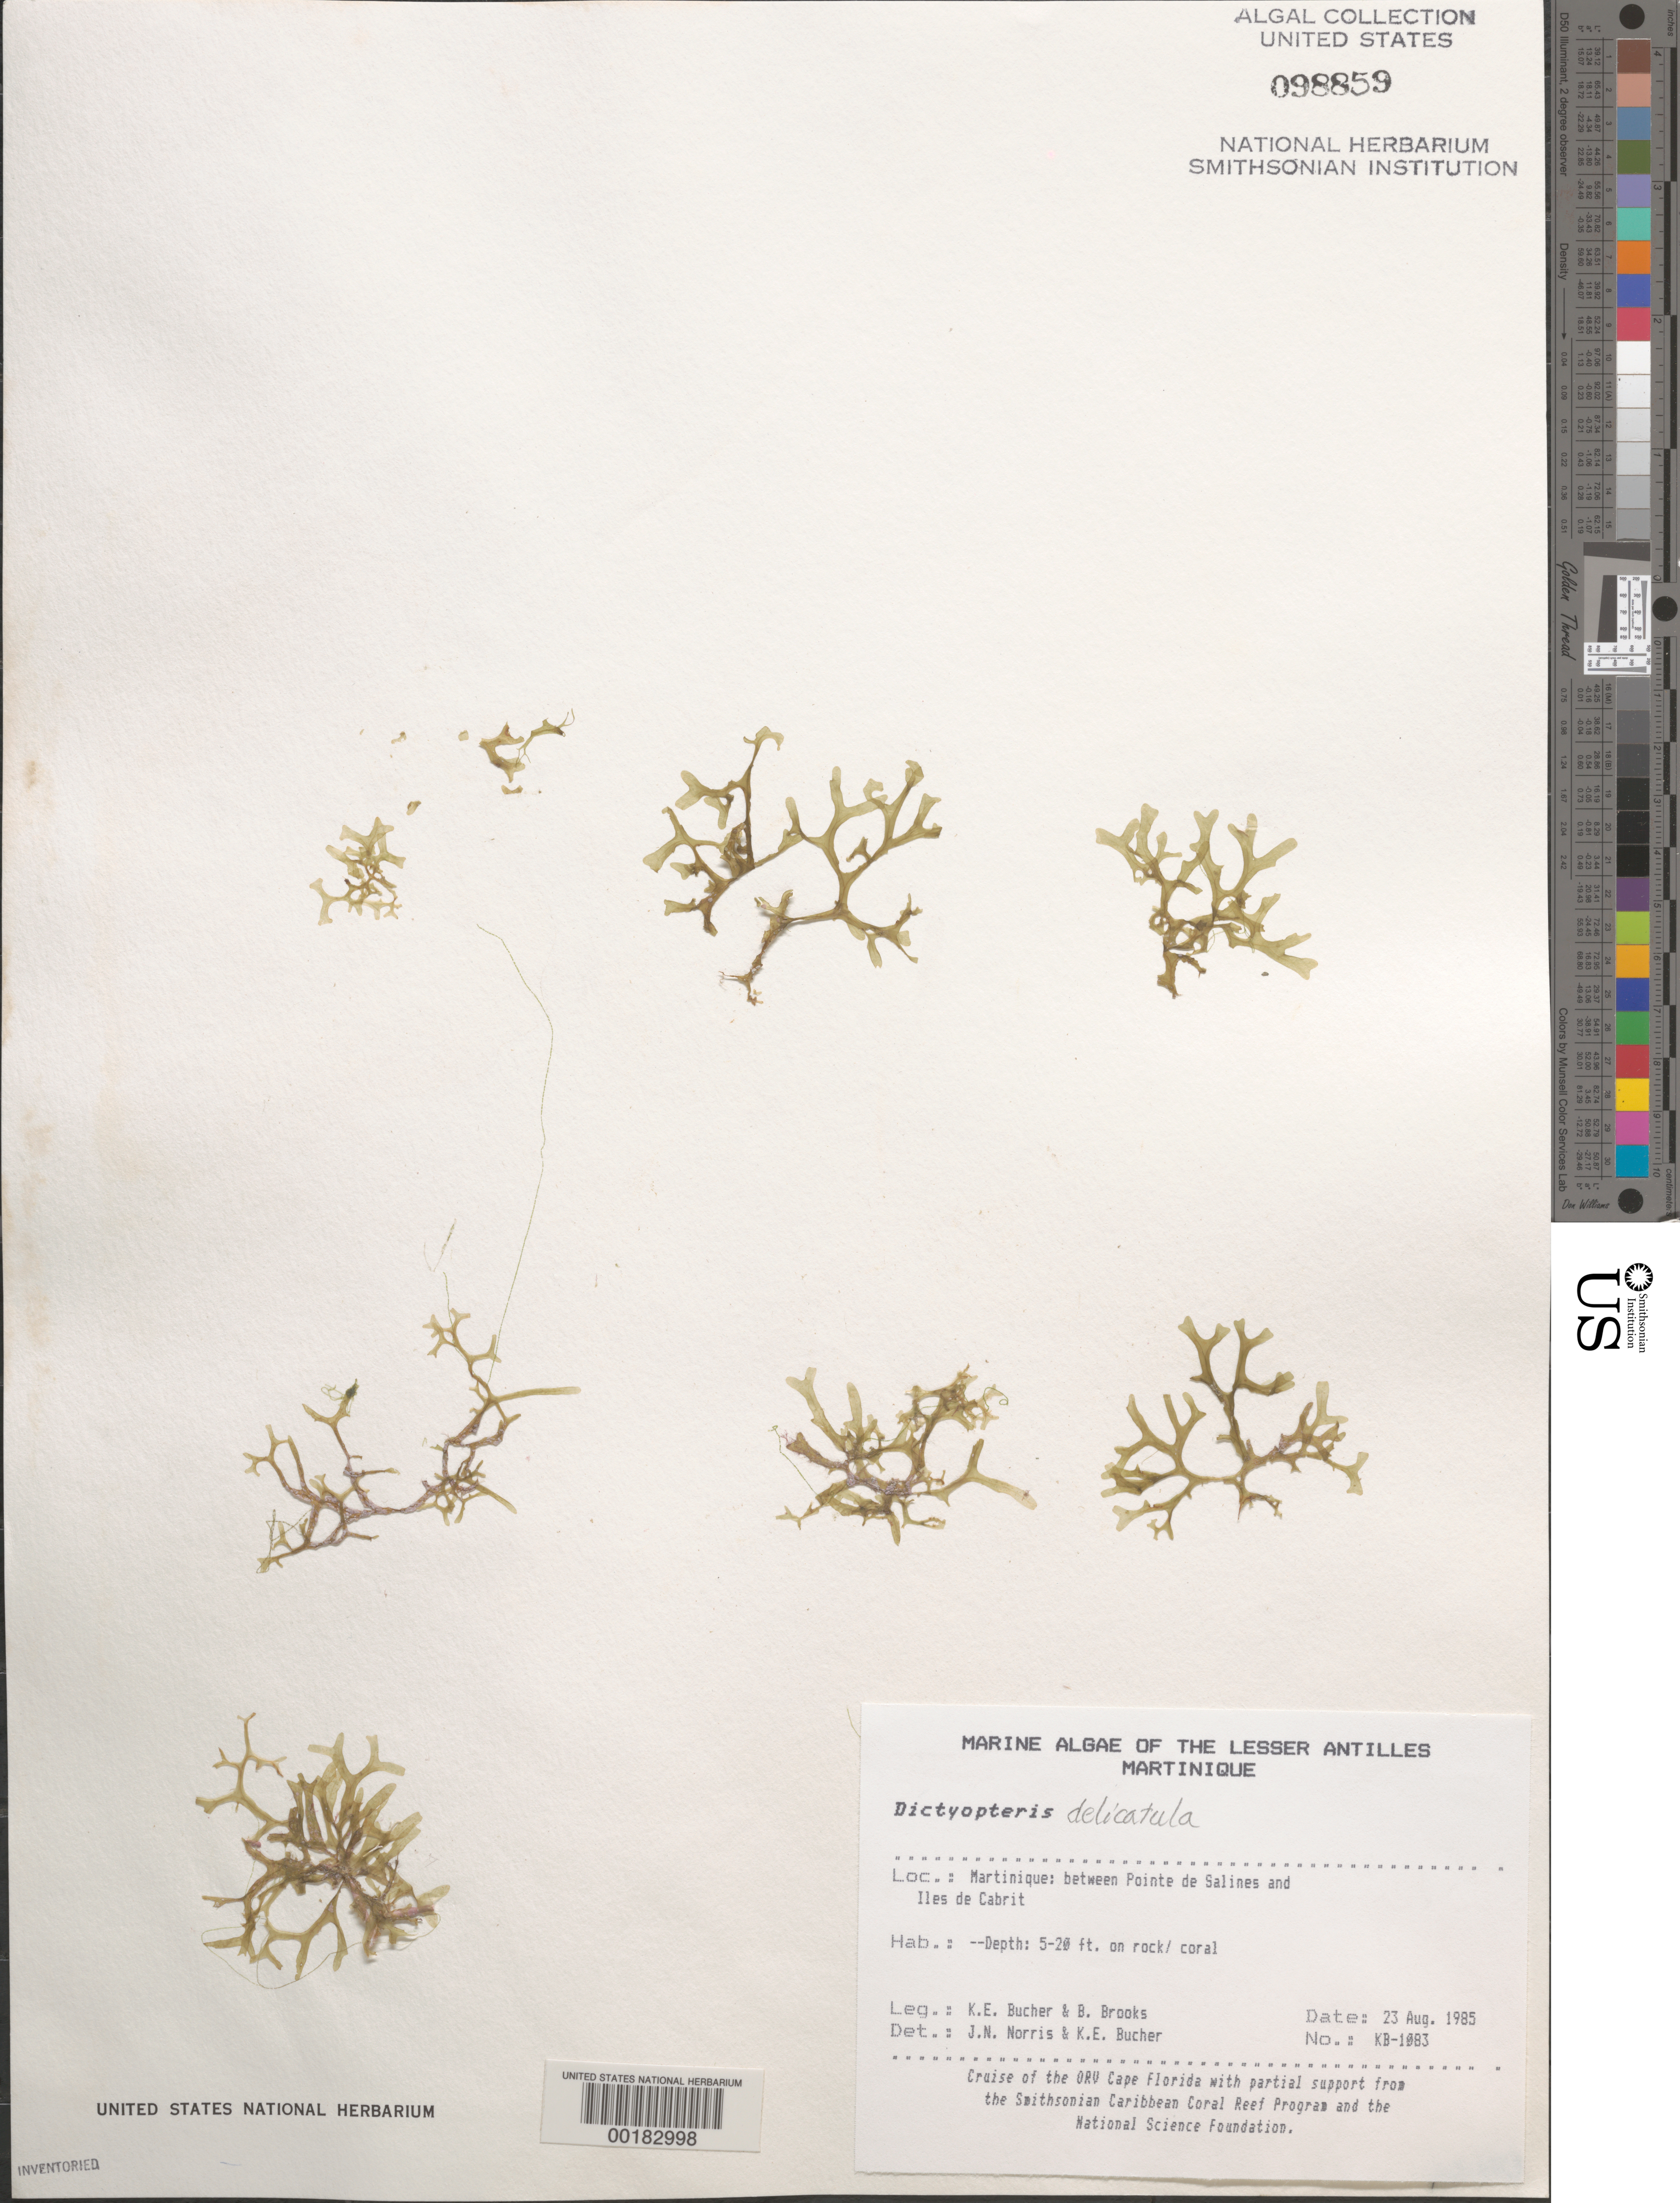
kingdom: Chromista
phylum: Ochrophyta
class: Phaeophyceae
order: Dictyotales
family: Dictyotaceae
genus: Dictyopteris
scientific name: Dictyopteris delicatula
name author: J.V.Lamouroux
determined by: Norris, J. N.; Bucher, K. E.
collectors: K. E. Bucher & B. Brooks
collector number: Kb-1083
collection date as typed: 23 Aug 1985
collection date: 1985-08-23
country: Martinique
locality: Between Pointe de Salines and Iles de Cabrit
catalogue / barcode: US 98859